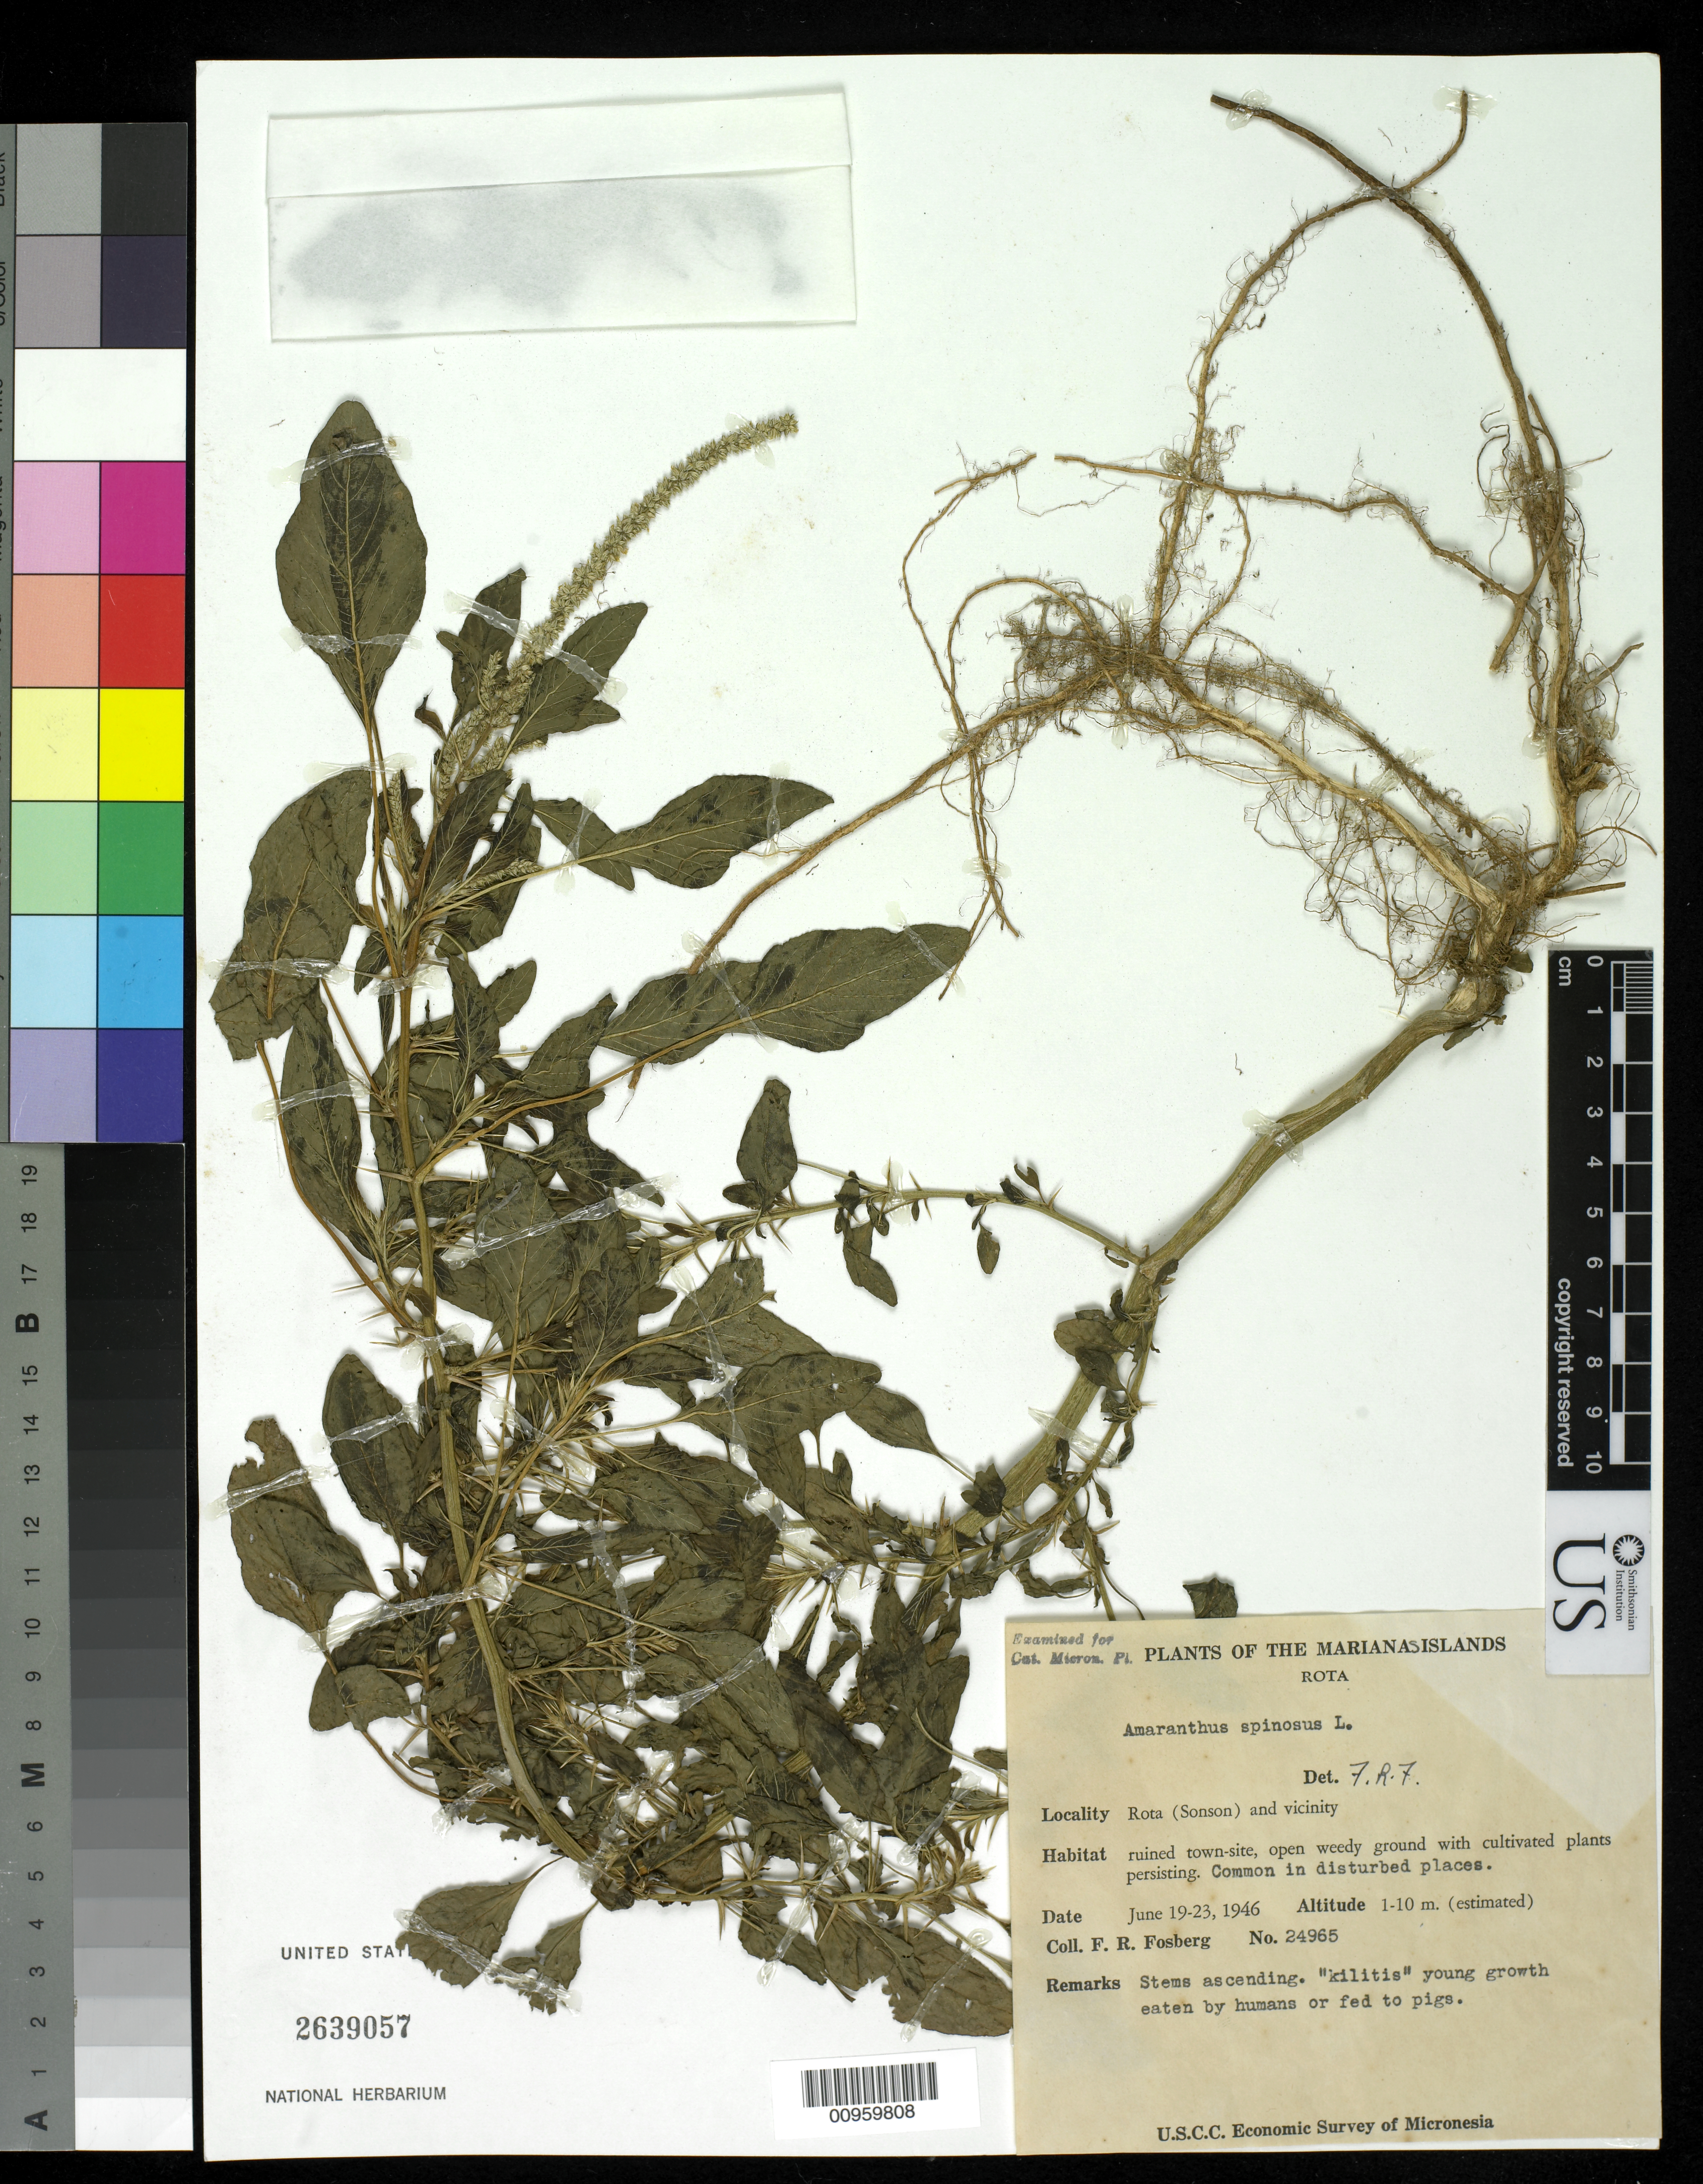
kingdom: Plantae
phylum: Tracheophyta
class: Magnoliopsida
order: Caryophyllales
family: Amaranthaceae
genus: Amaranthus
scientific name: Amaranthus spinosus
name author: L.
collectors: F. R. Fosberg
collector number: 24965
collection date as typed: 19 Jun 1946 to 23 Jun 1946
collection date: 1946-06-19/1946-06-23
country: Northern Mariana Islands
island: Rota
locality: Rota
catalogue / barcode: US 2639057